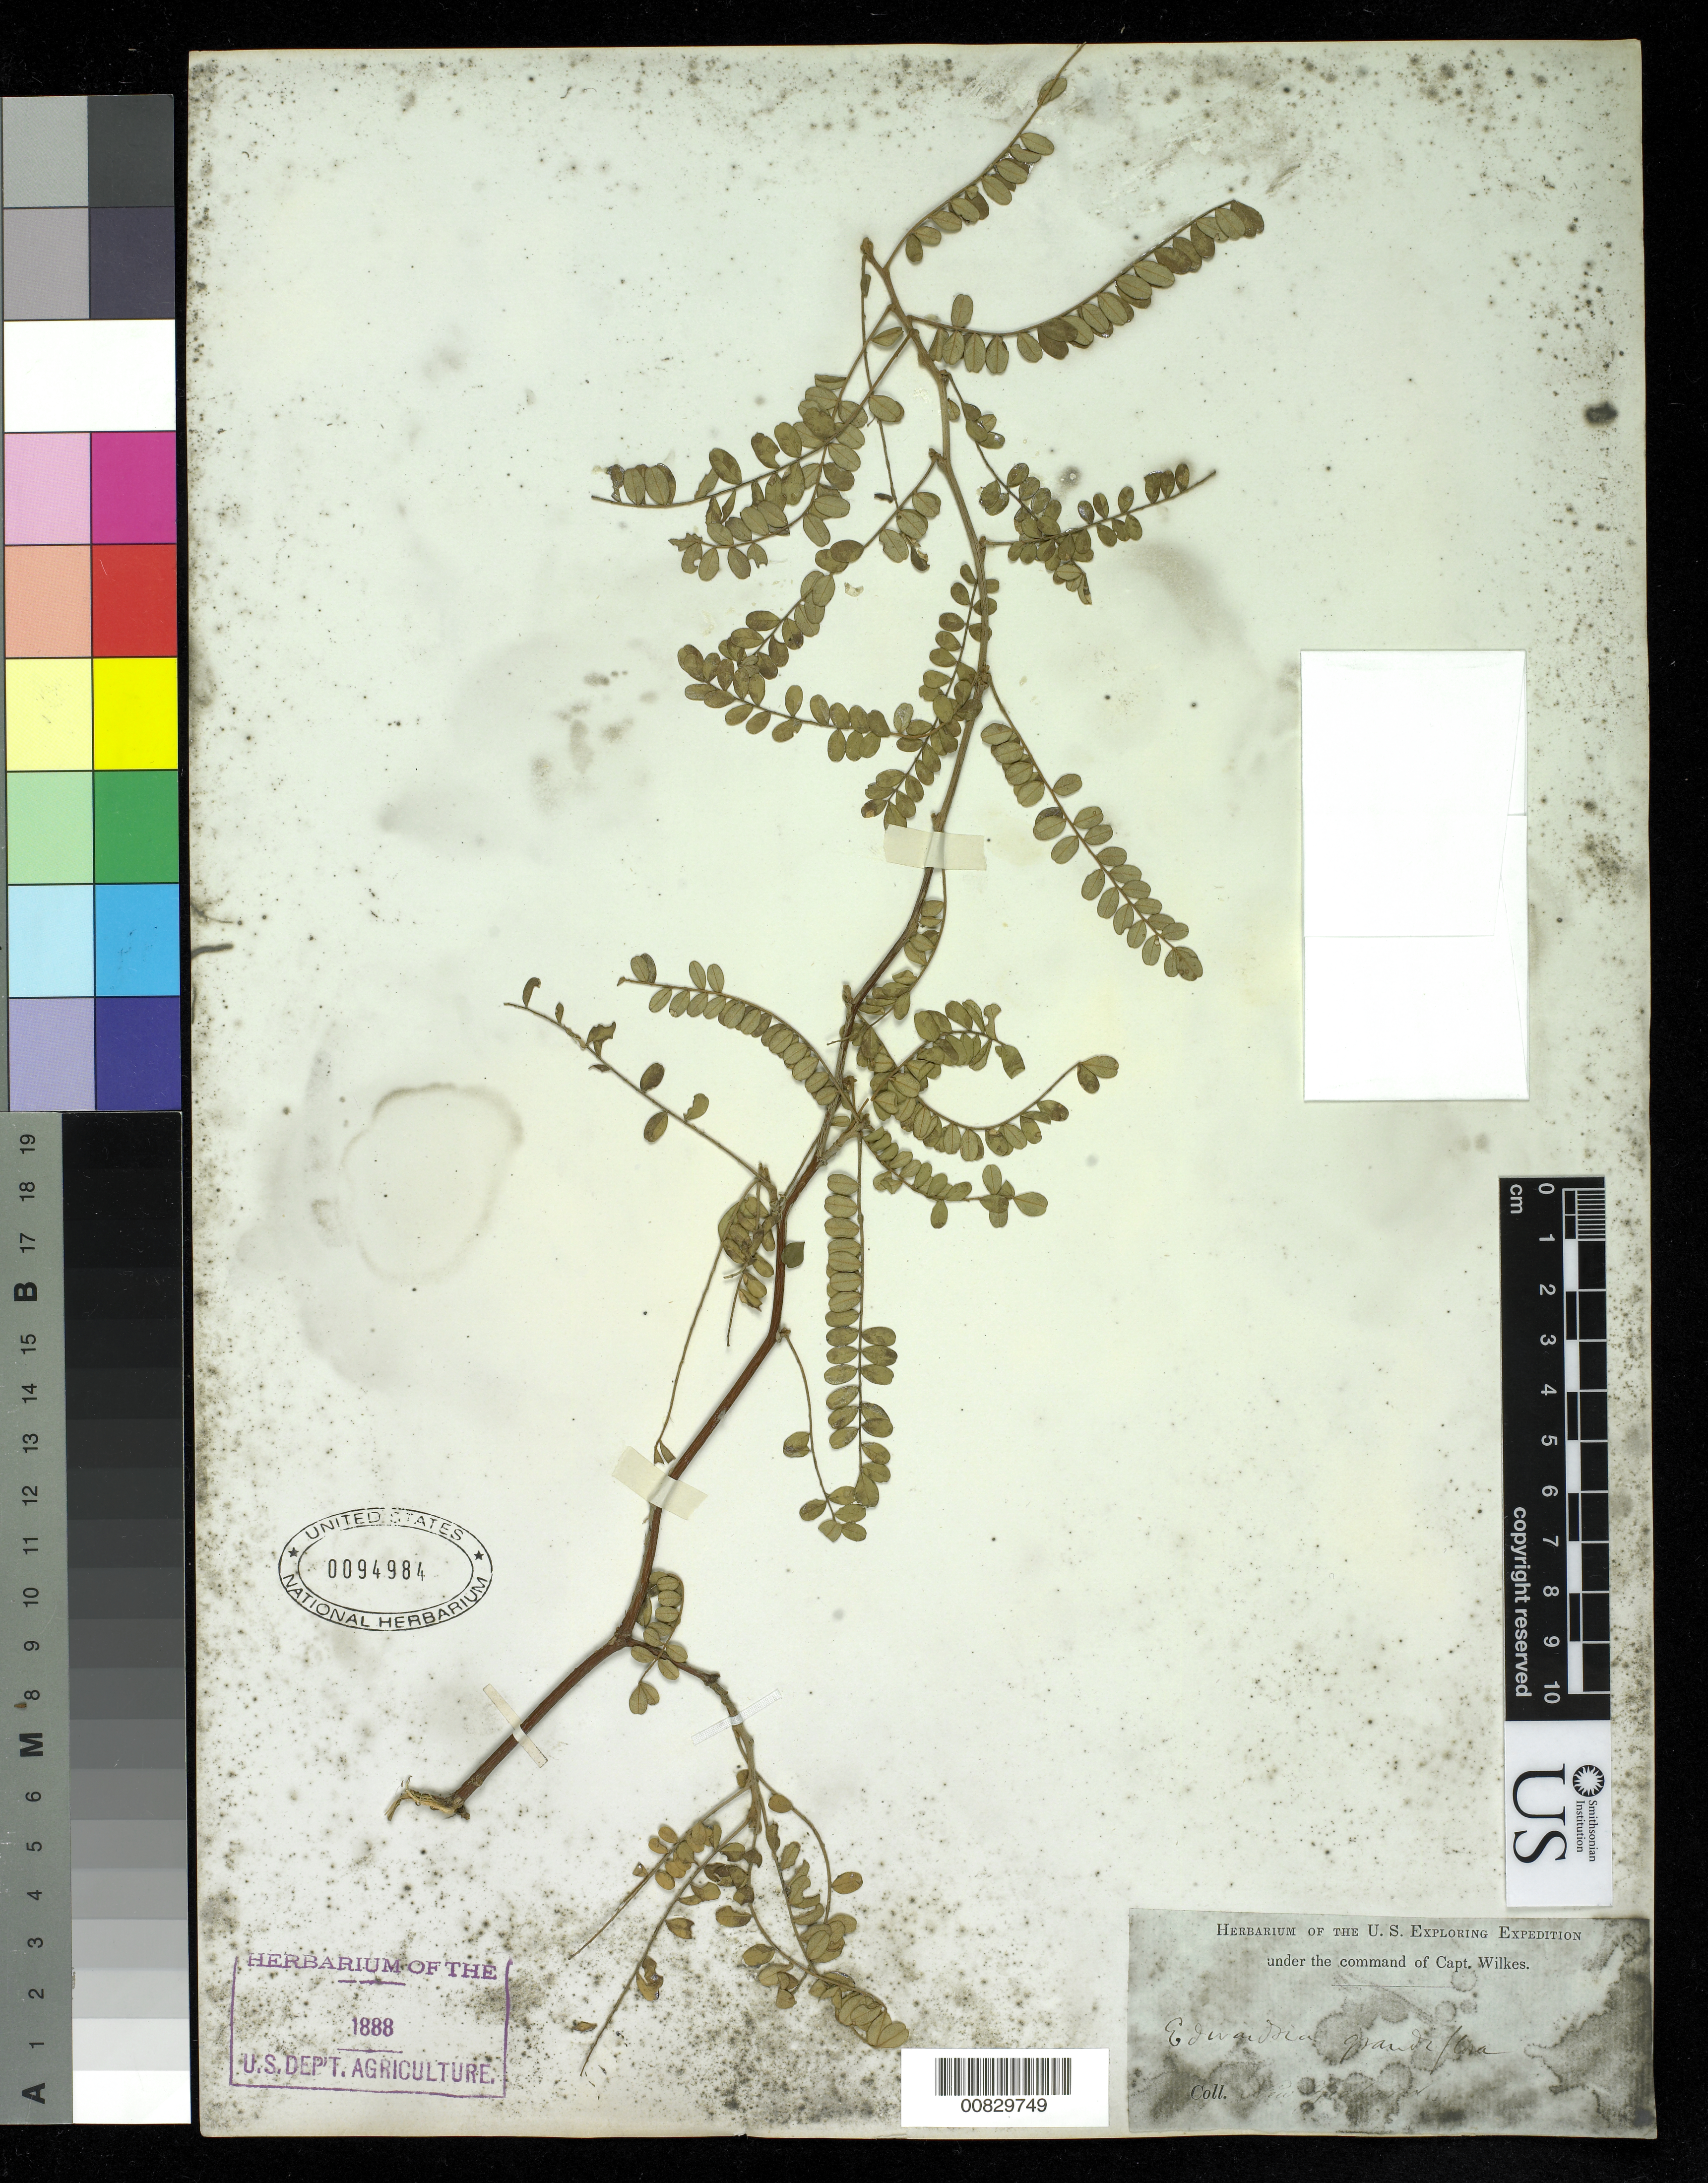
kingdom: Plantae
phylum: Tracheophyta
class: Magnoliopsida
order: Fabales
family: Fabaceae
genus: Sophora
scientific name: Sophora tetraptera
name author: J.F. Mill.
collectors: Wilkes Explor. Exped.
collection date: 1838/1842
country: New Zealand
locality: New Zealand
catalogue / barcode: US 94984